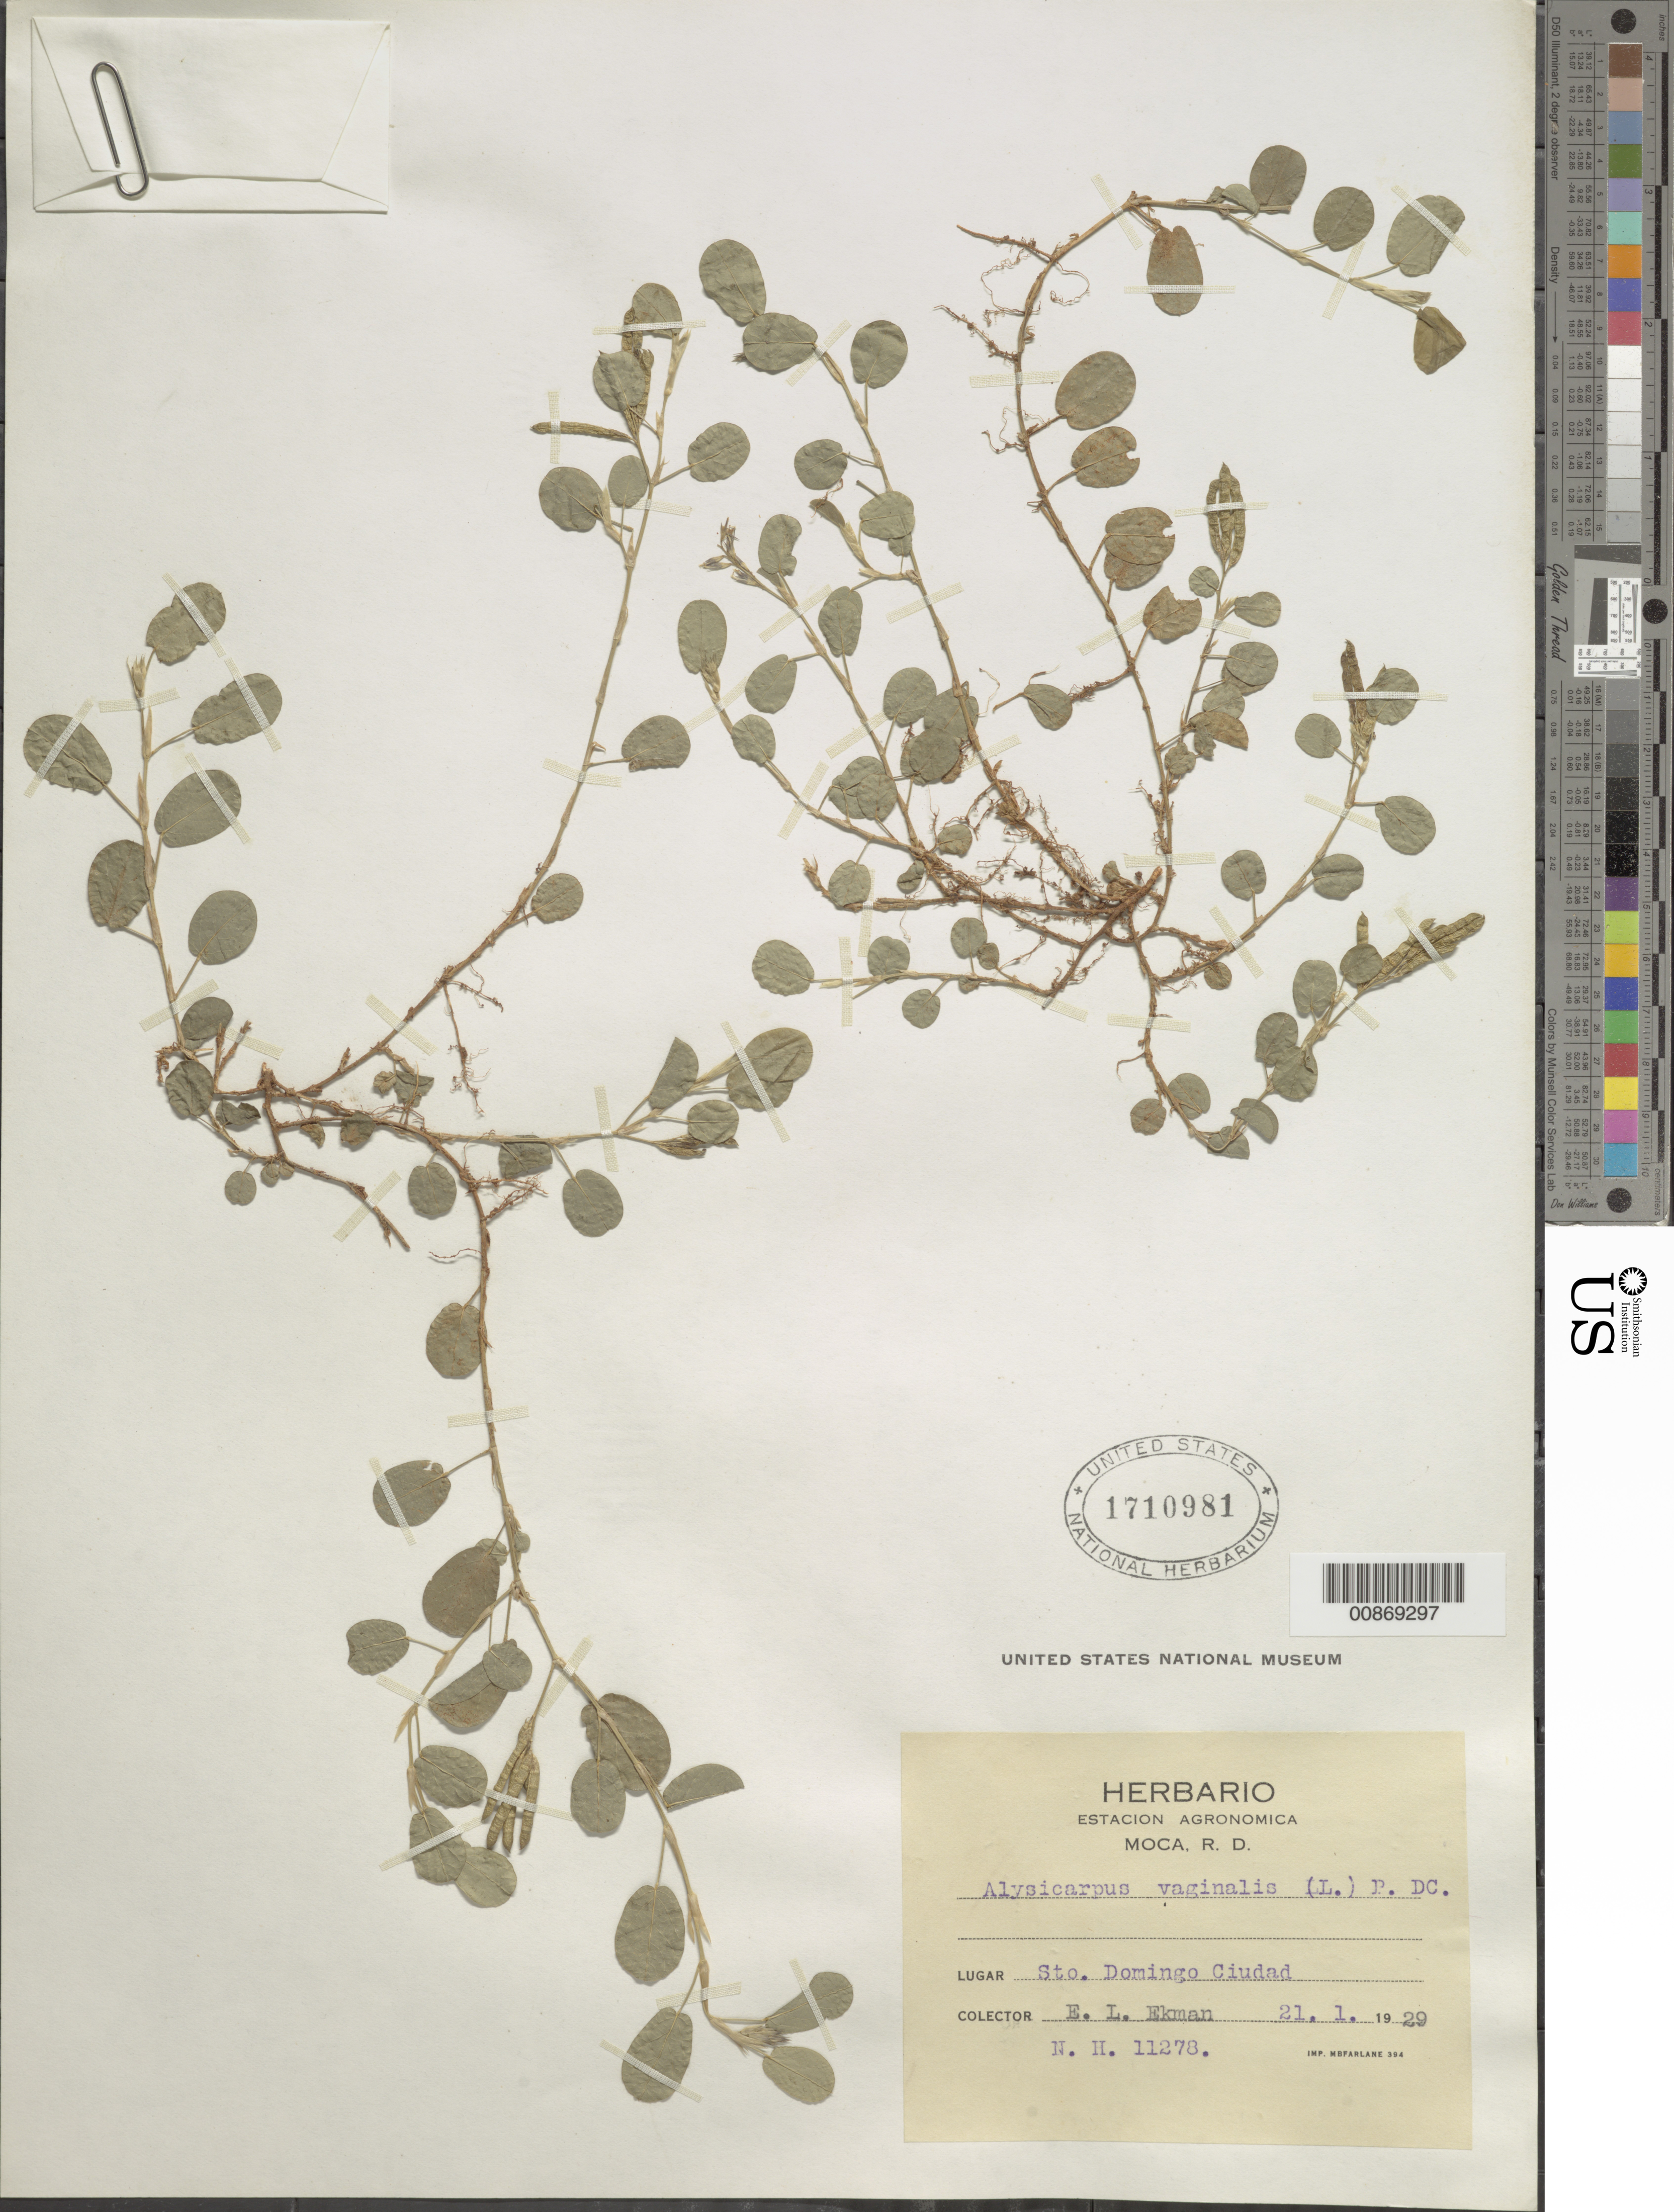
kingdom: Plantae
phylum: Tracheophyta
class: Magnoliopsida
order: Fabales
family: Fabaceae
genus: Alysicarpus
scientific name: Alysicarpus vaginalis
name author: (L.) DC.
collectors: E. L. Ekman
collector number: H 11278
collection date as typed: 21 Jan 1929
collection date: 1929-01-21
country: Dominican Republic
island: Hispaniola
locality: Sto. Domingo Ciudad.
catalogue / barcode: US 1710981